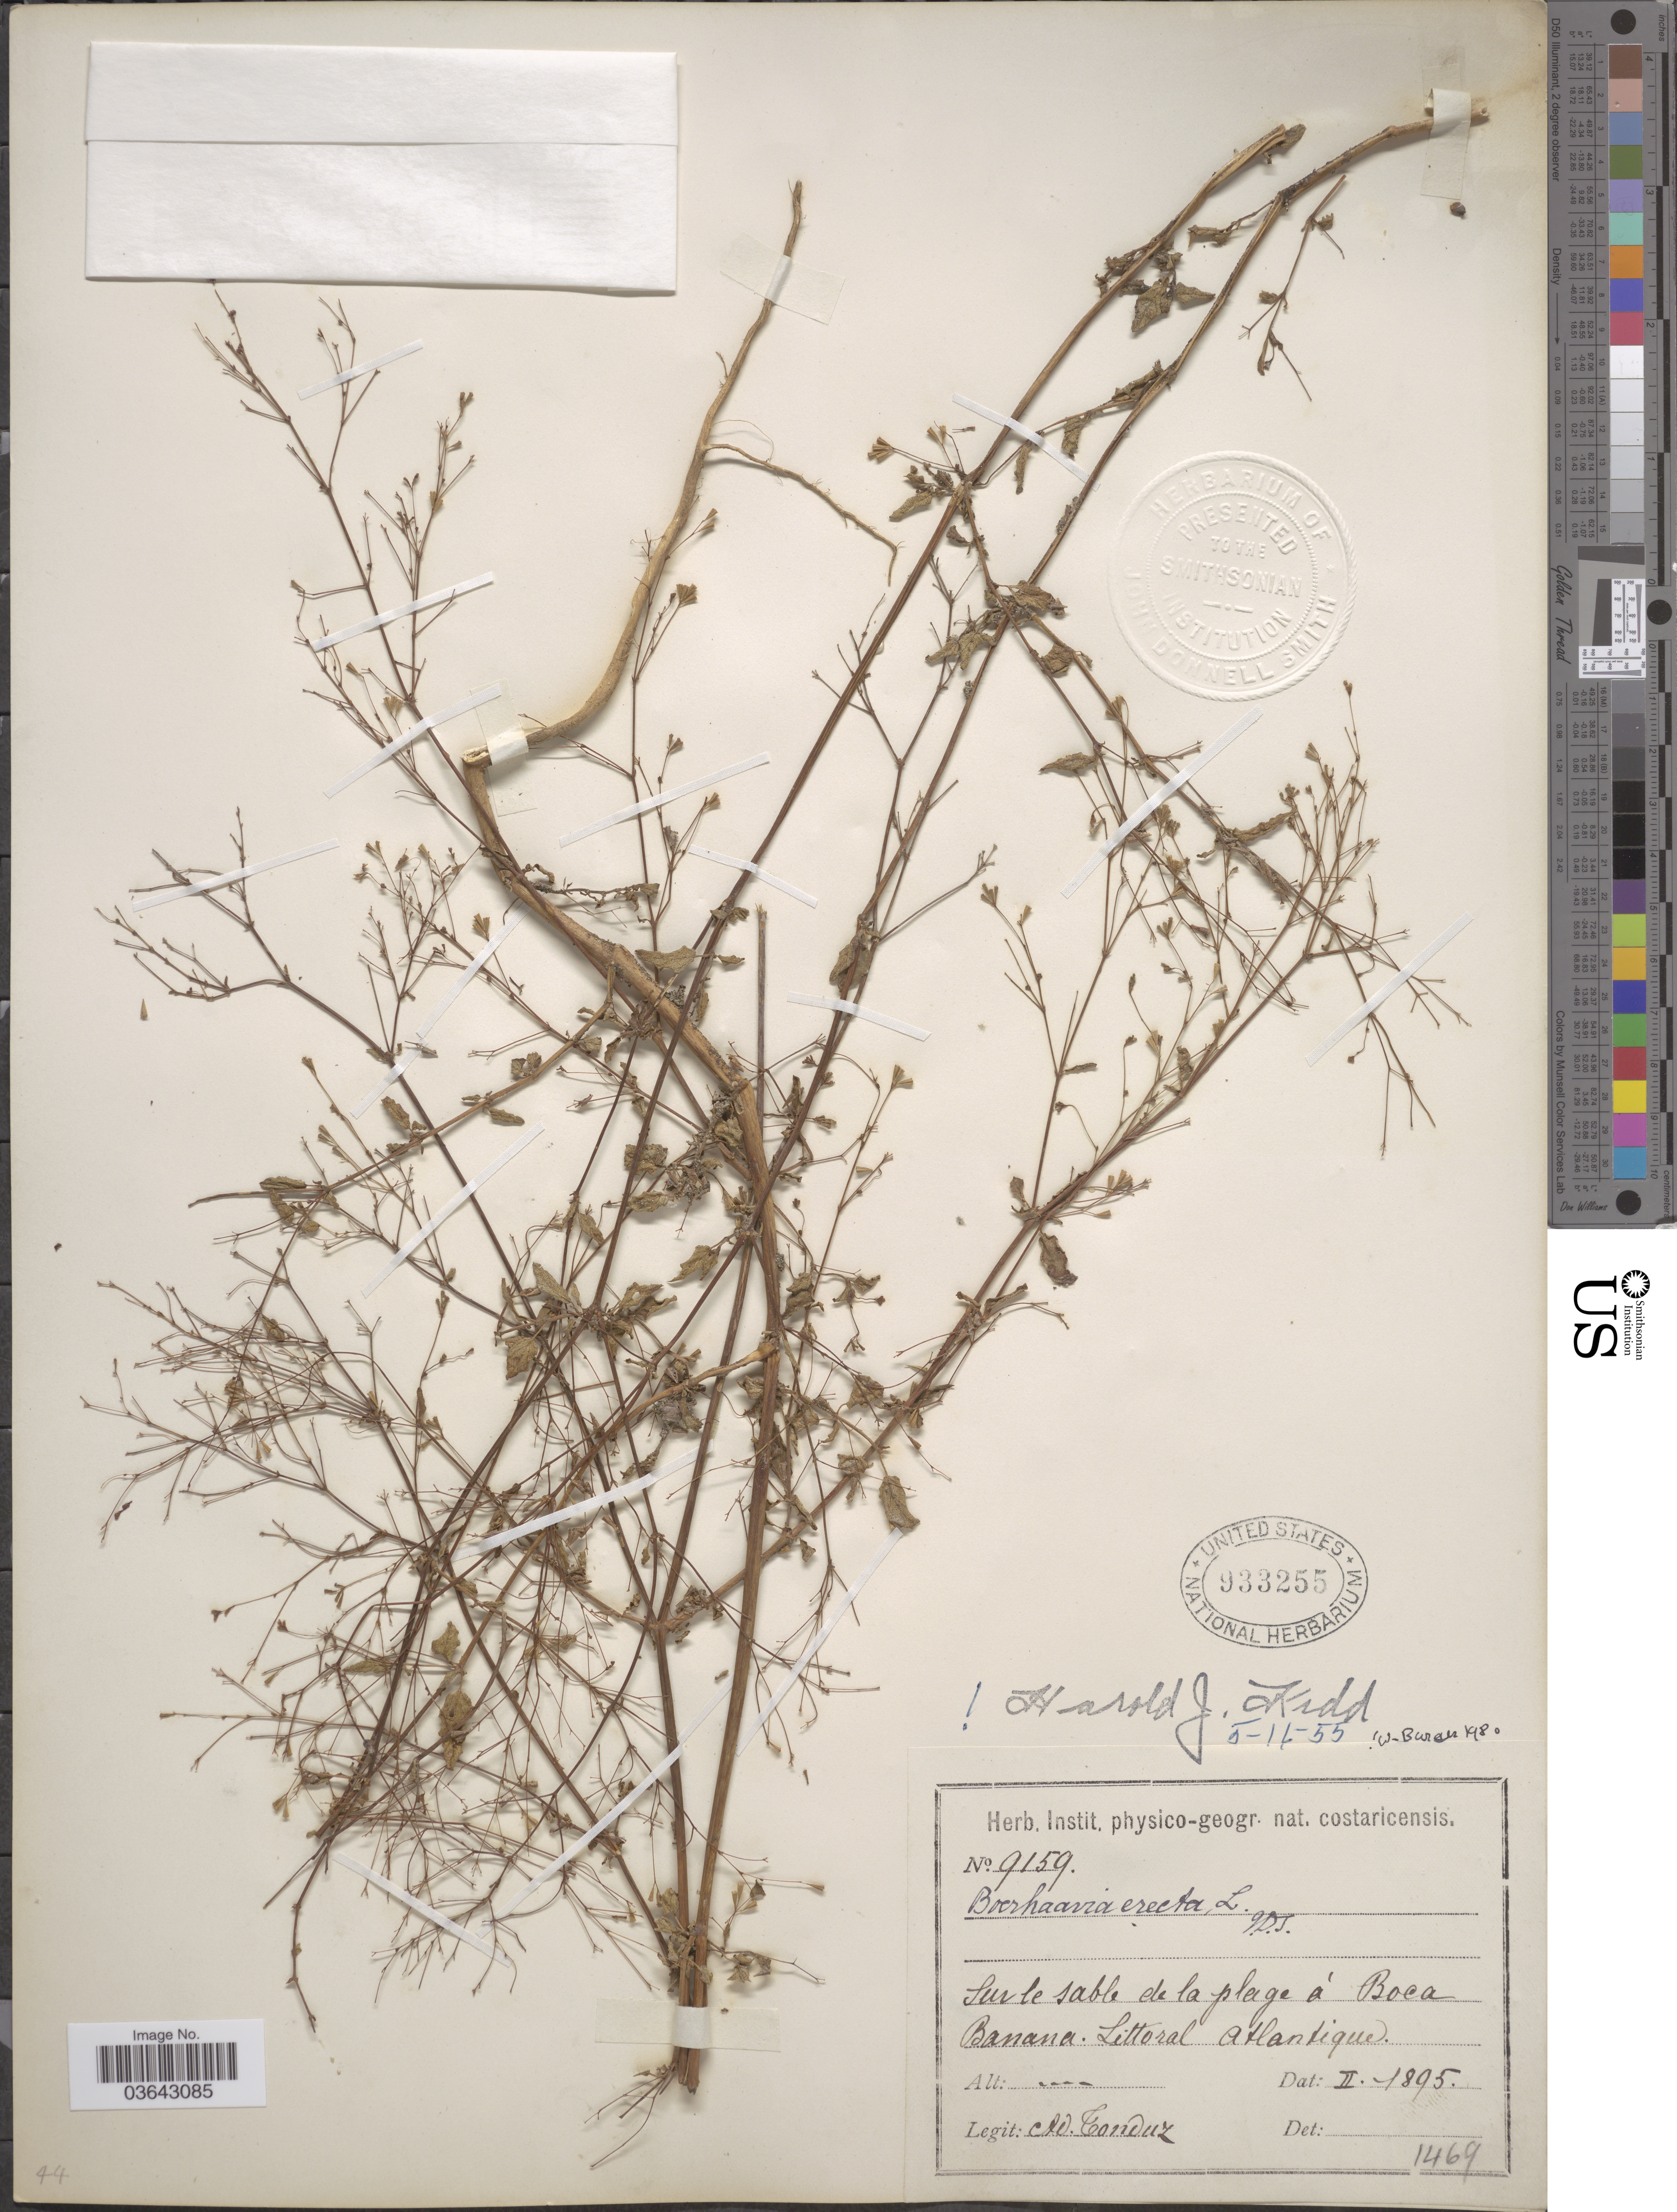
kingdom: Plantae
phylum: Tracheophyta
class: Magnoliopsida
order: Caryophyllales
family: Nyctaginaceae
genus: Boerhavia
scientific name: Boerhavia erecta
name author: L.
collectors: A. Tonduz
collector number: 9159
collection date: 1895-02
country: Costa Rica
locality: Sur le sable de la plage à Boca Banana. Littoral Atlantique.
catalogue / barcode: US 933255